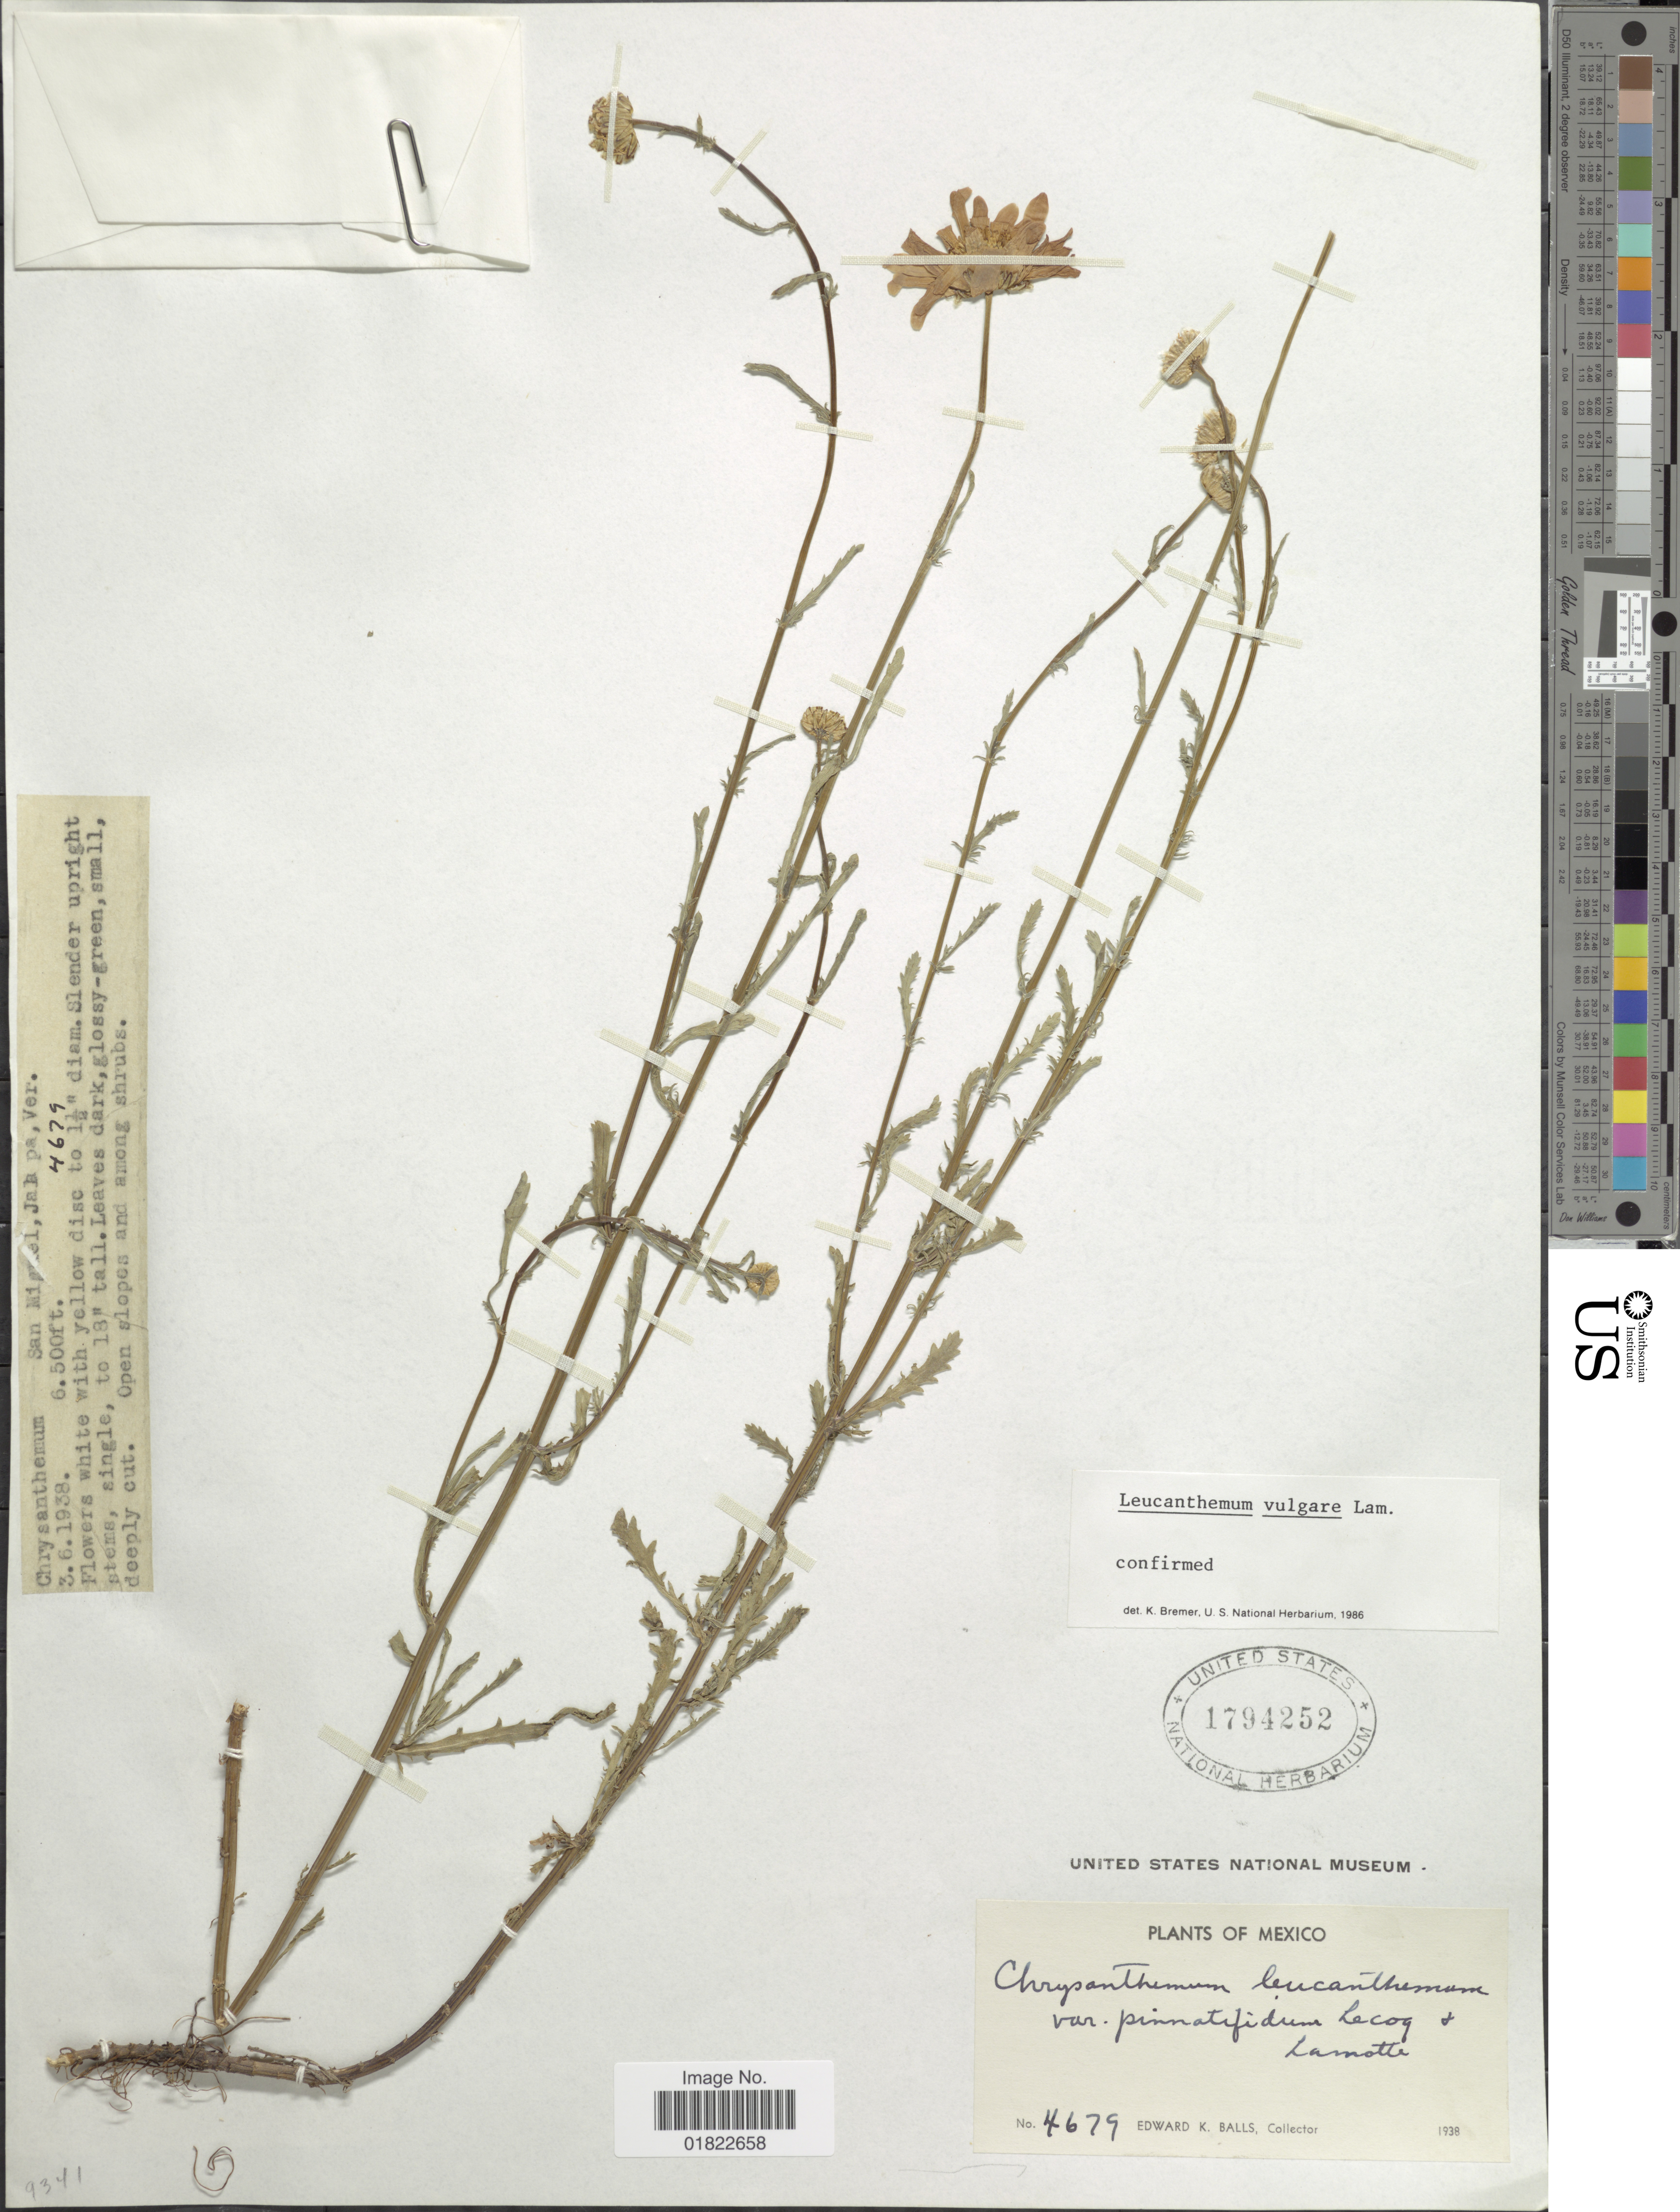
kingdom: Plantae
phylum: Tracheophyta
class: Magnoliopsida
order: Asterales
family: Asteraceae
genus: Leucanthemum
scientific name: Leucanthemum vulgare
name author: Lam.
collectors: E. K. Balls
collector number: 4679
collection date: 1938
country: Mexico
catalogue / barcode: US 1794252